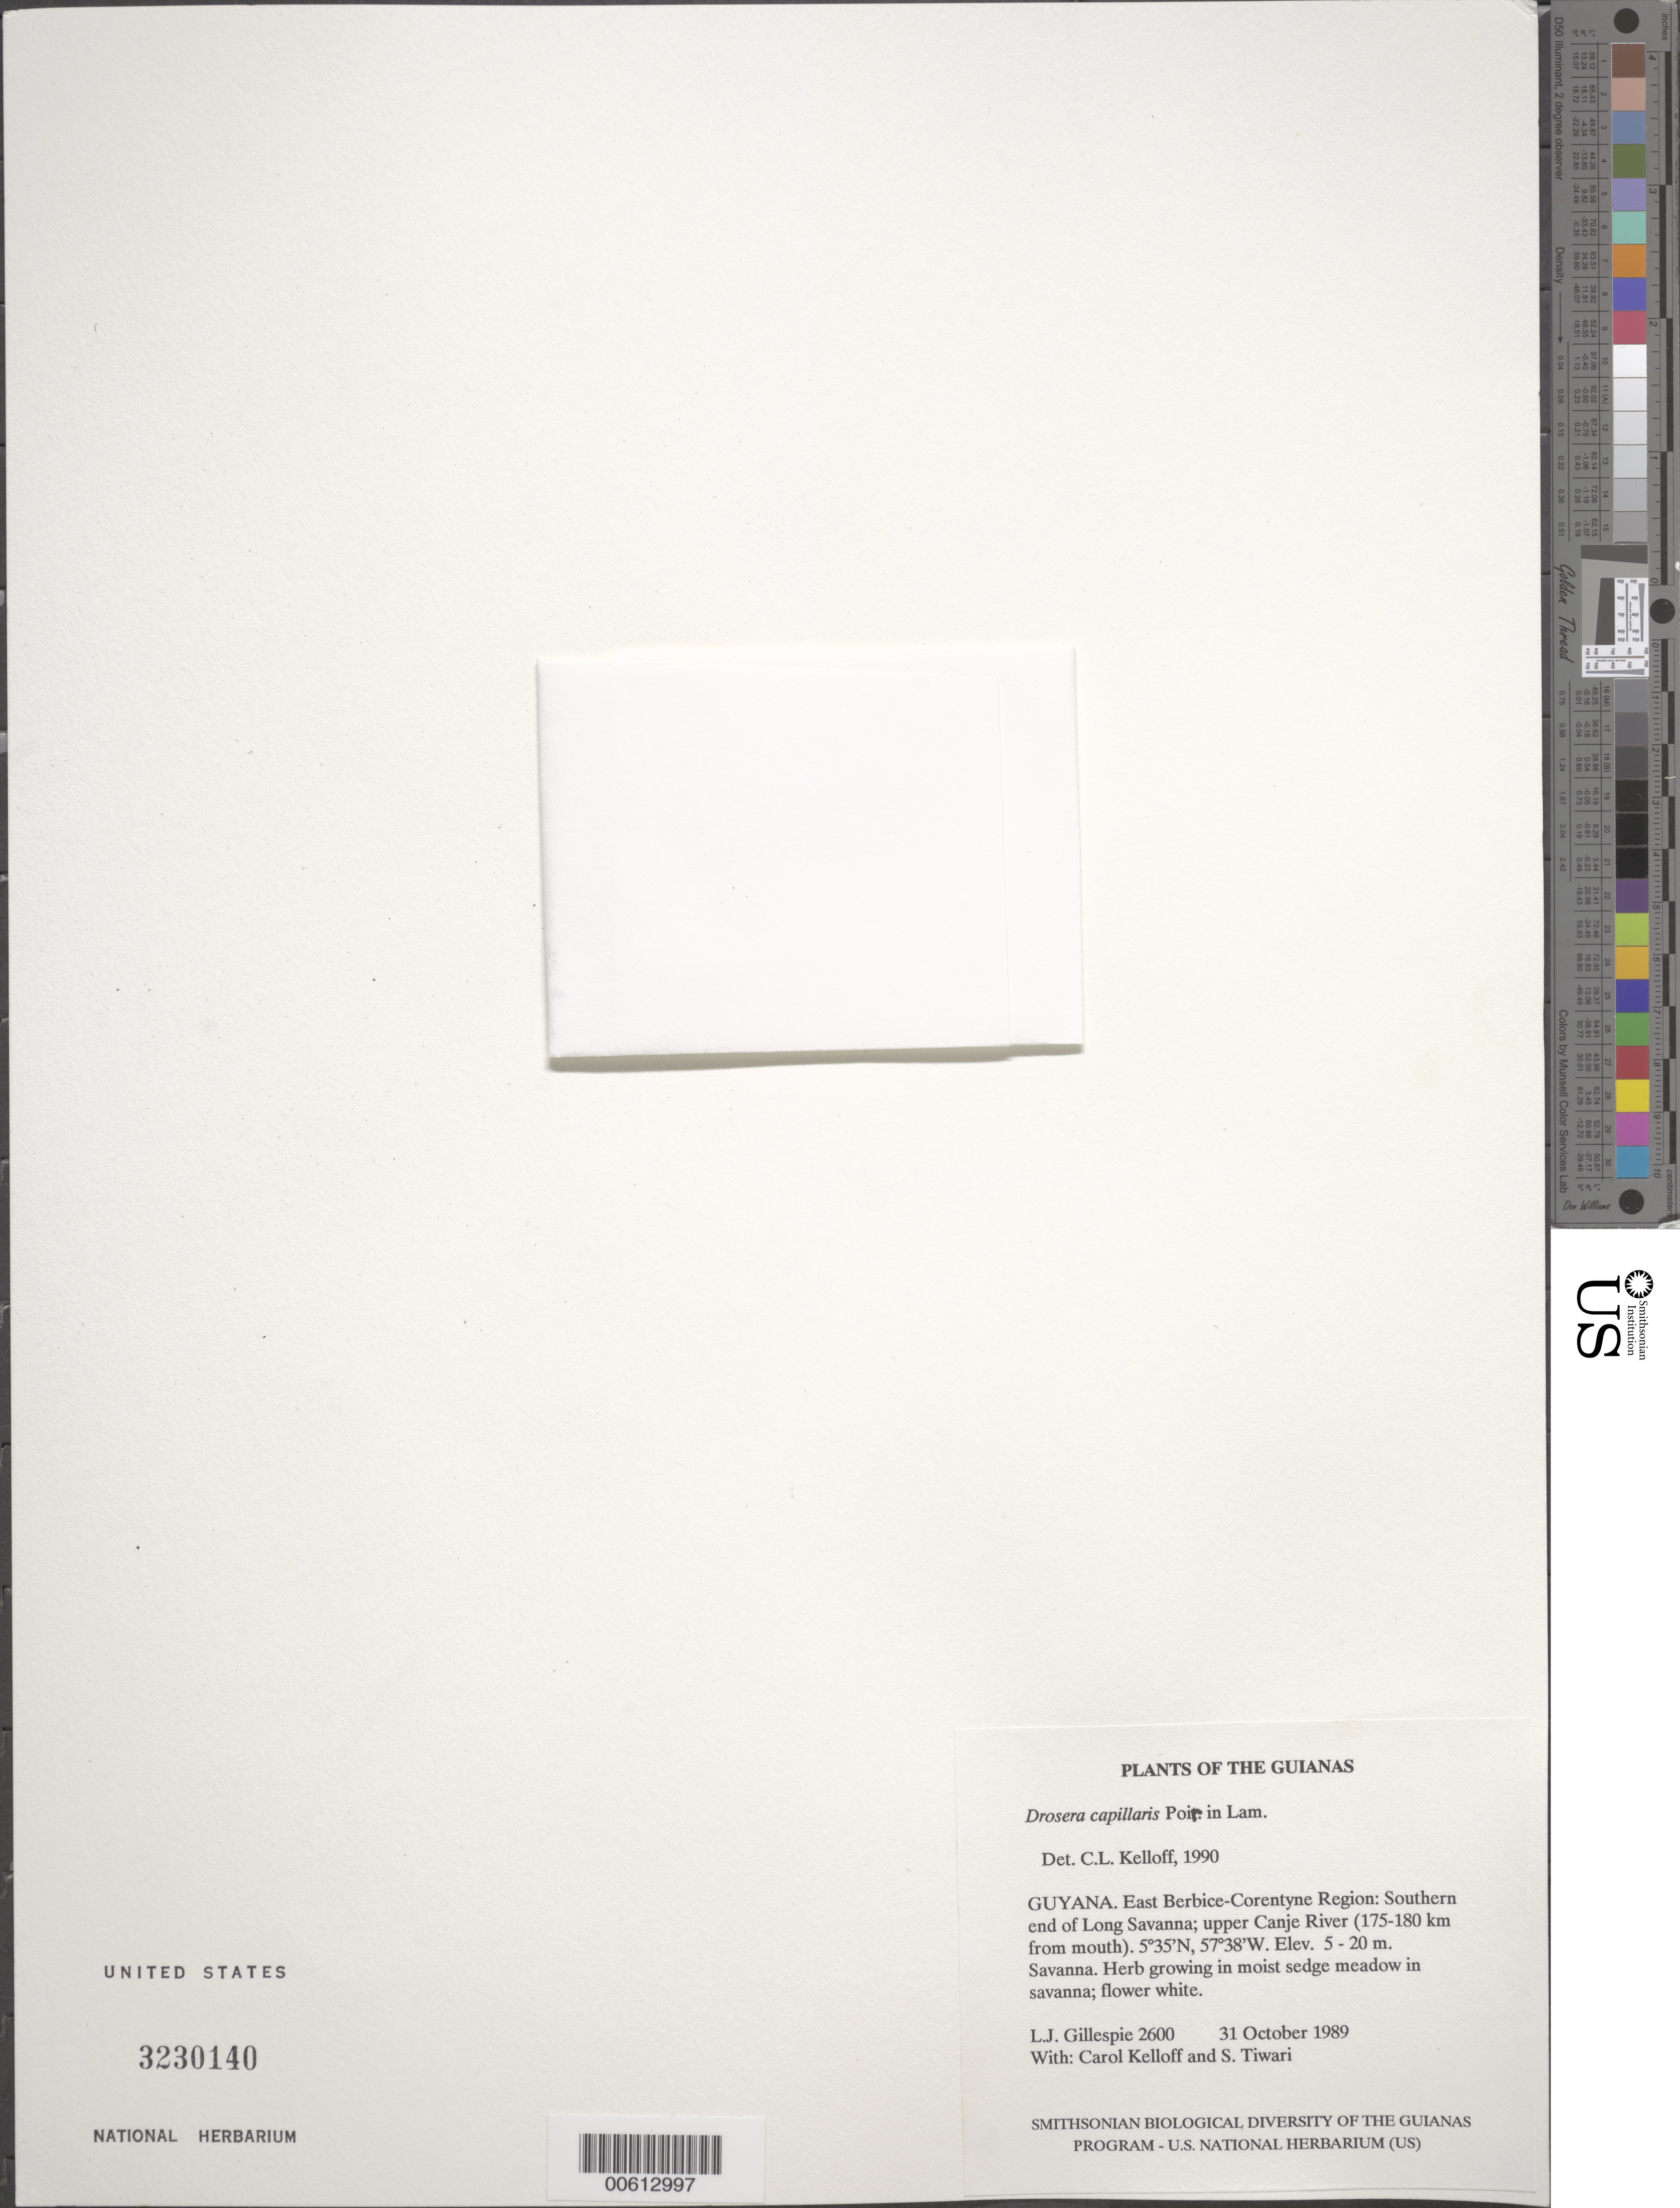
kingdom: Plantae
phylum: Tracheophyta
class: Magnoliopsida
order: Caryophyllales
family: Droseraceae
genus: Drosera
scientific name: Drosera capillaris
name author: Poir.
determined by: Kelloff, Carol L., (US), Smithsonian Institution - National Museum of Natural History (UNITED STATES)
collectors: L. J. Gillespie, C. L. Kelloff & S. Tiwari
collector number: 2600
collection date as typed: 31 October 1989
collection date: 1989-10-31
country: Guyana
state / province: E. Berbice-Corentyne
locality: Southern end of Long Savanna; upper Canje River (175-180 km from mouth)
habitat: Savanna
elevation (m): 5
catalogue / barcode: US 3230140